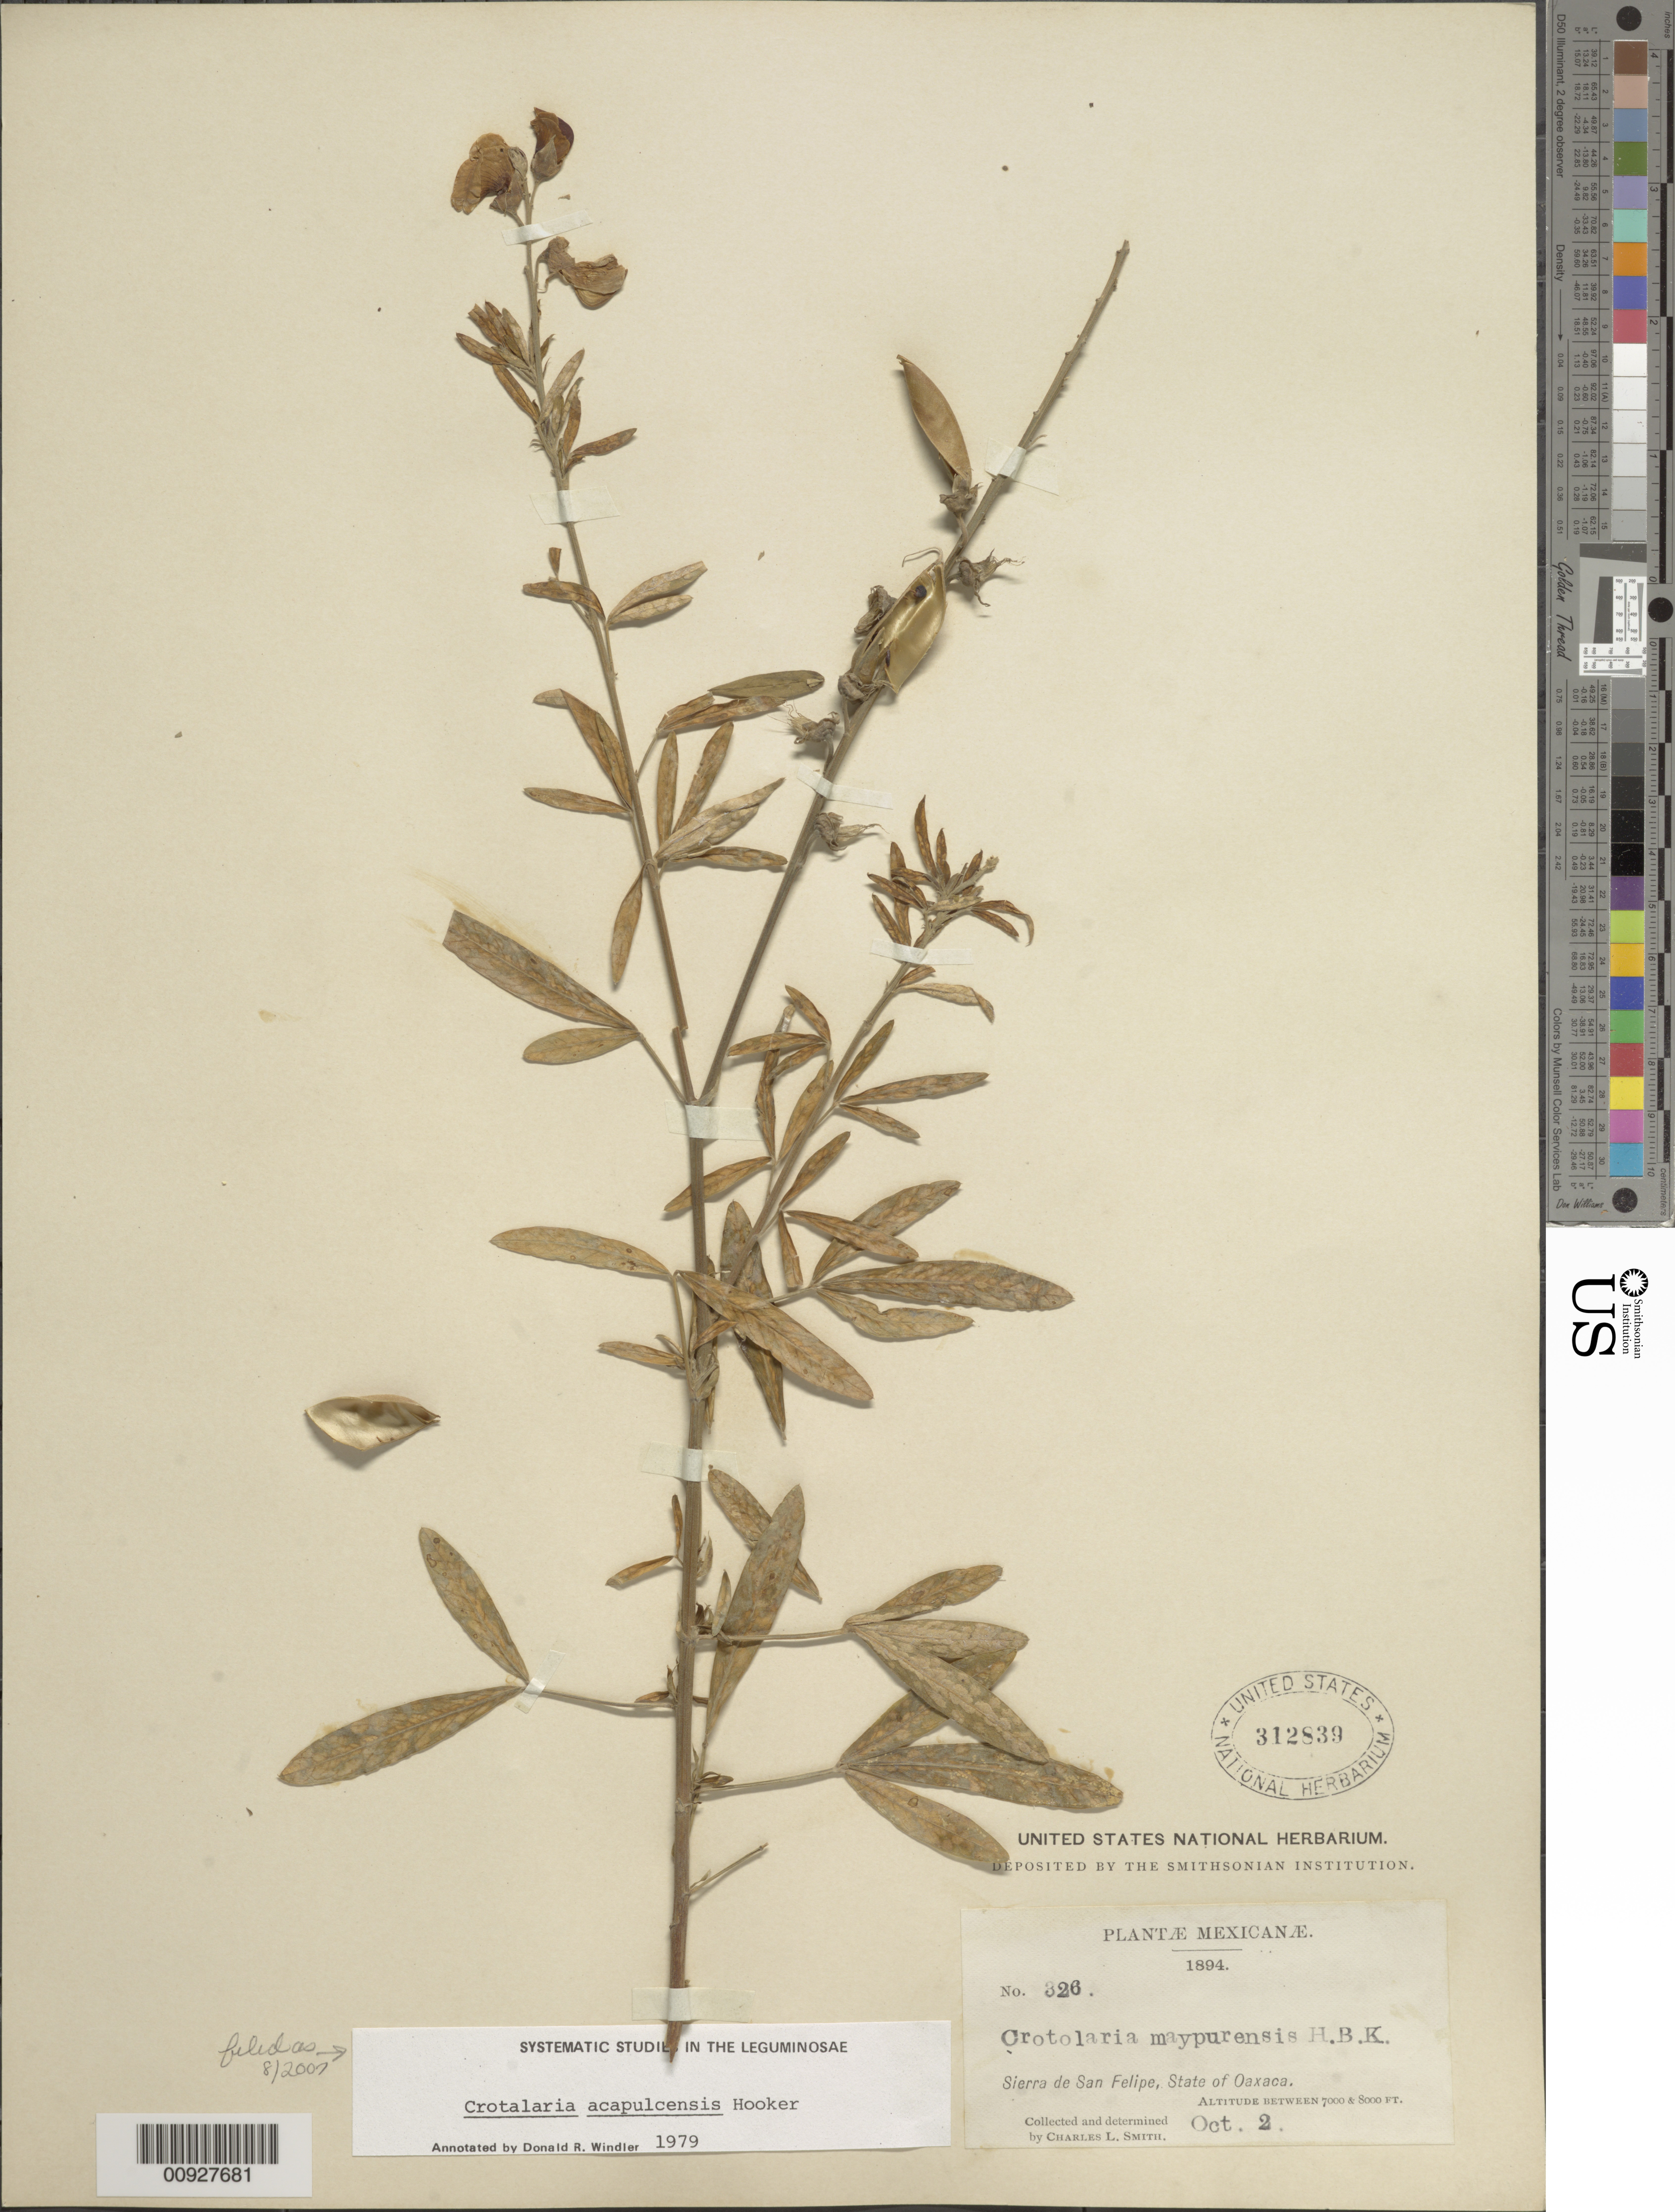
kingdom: Plantae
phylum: Tracheophyta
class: Magnoliopsida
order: Fabales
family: Fabaceae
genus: Crotalaria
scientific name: Crotalaria acapulcensis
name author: Hook. & Arn.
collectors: C. L. Smith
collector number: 326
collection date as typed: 02 Oct 1894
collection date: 1894-10-02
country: Mexico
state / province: Oaxaca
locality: Sierra de San felipe, State of Oaxaca.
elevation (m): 2134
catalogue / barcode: US 312839